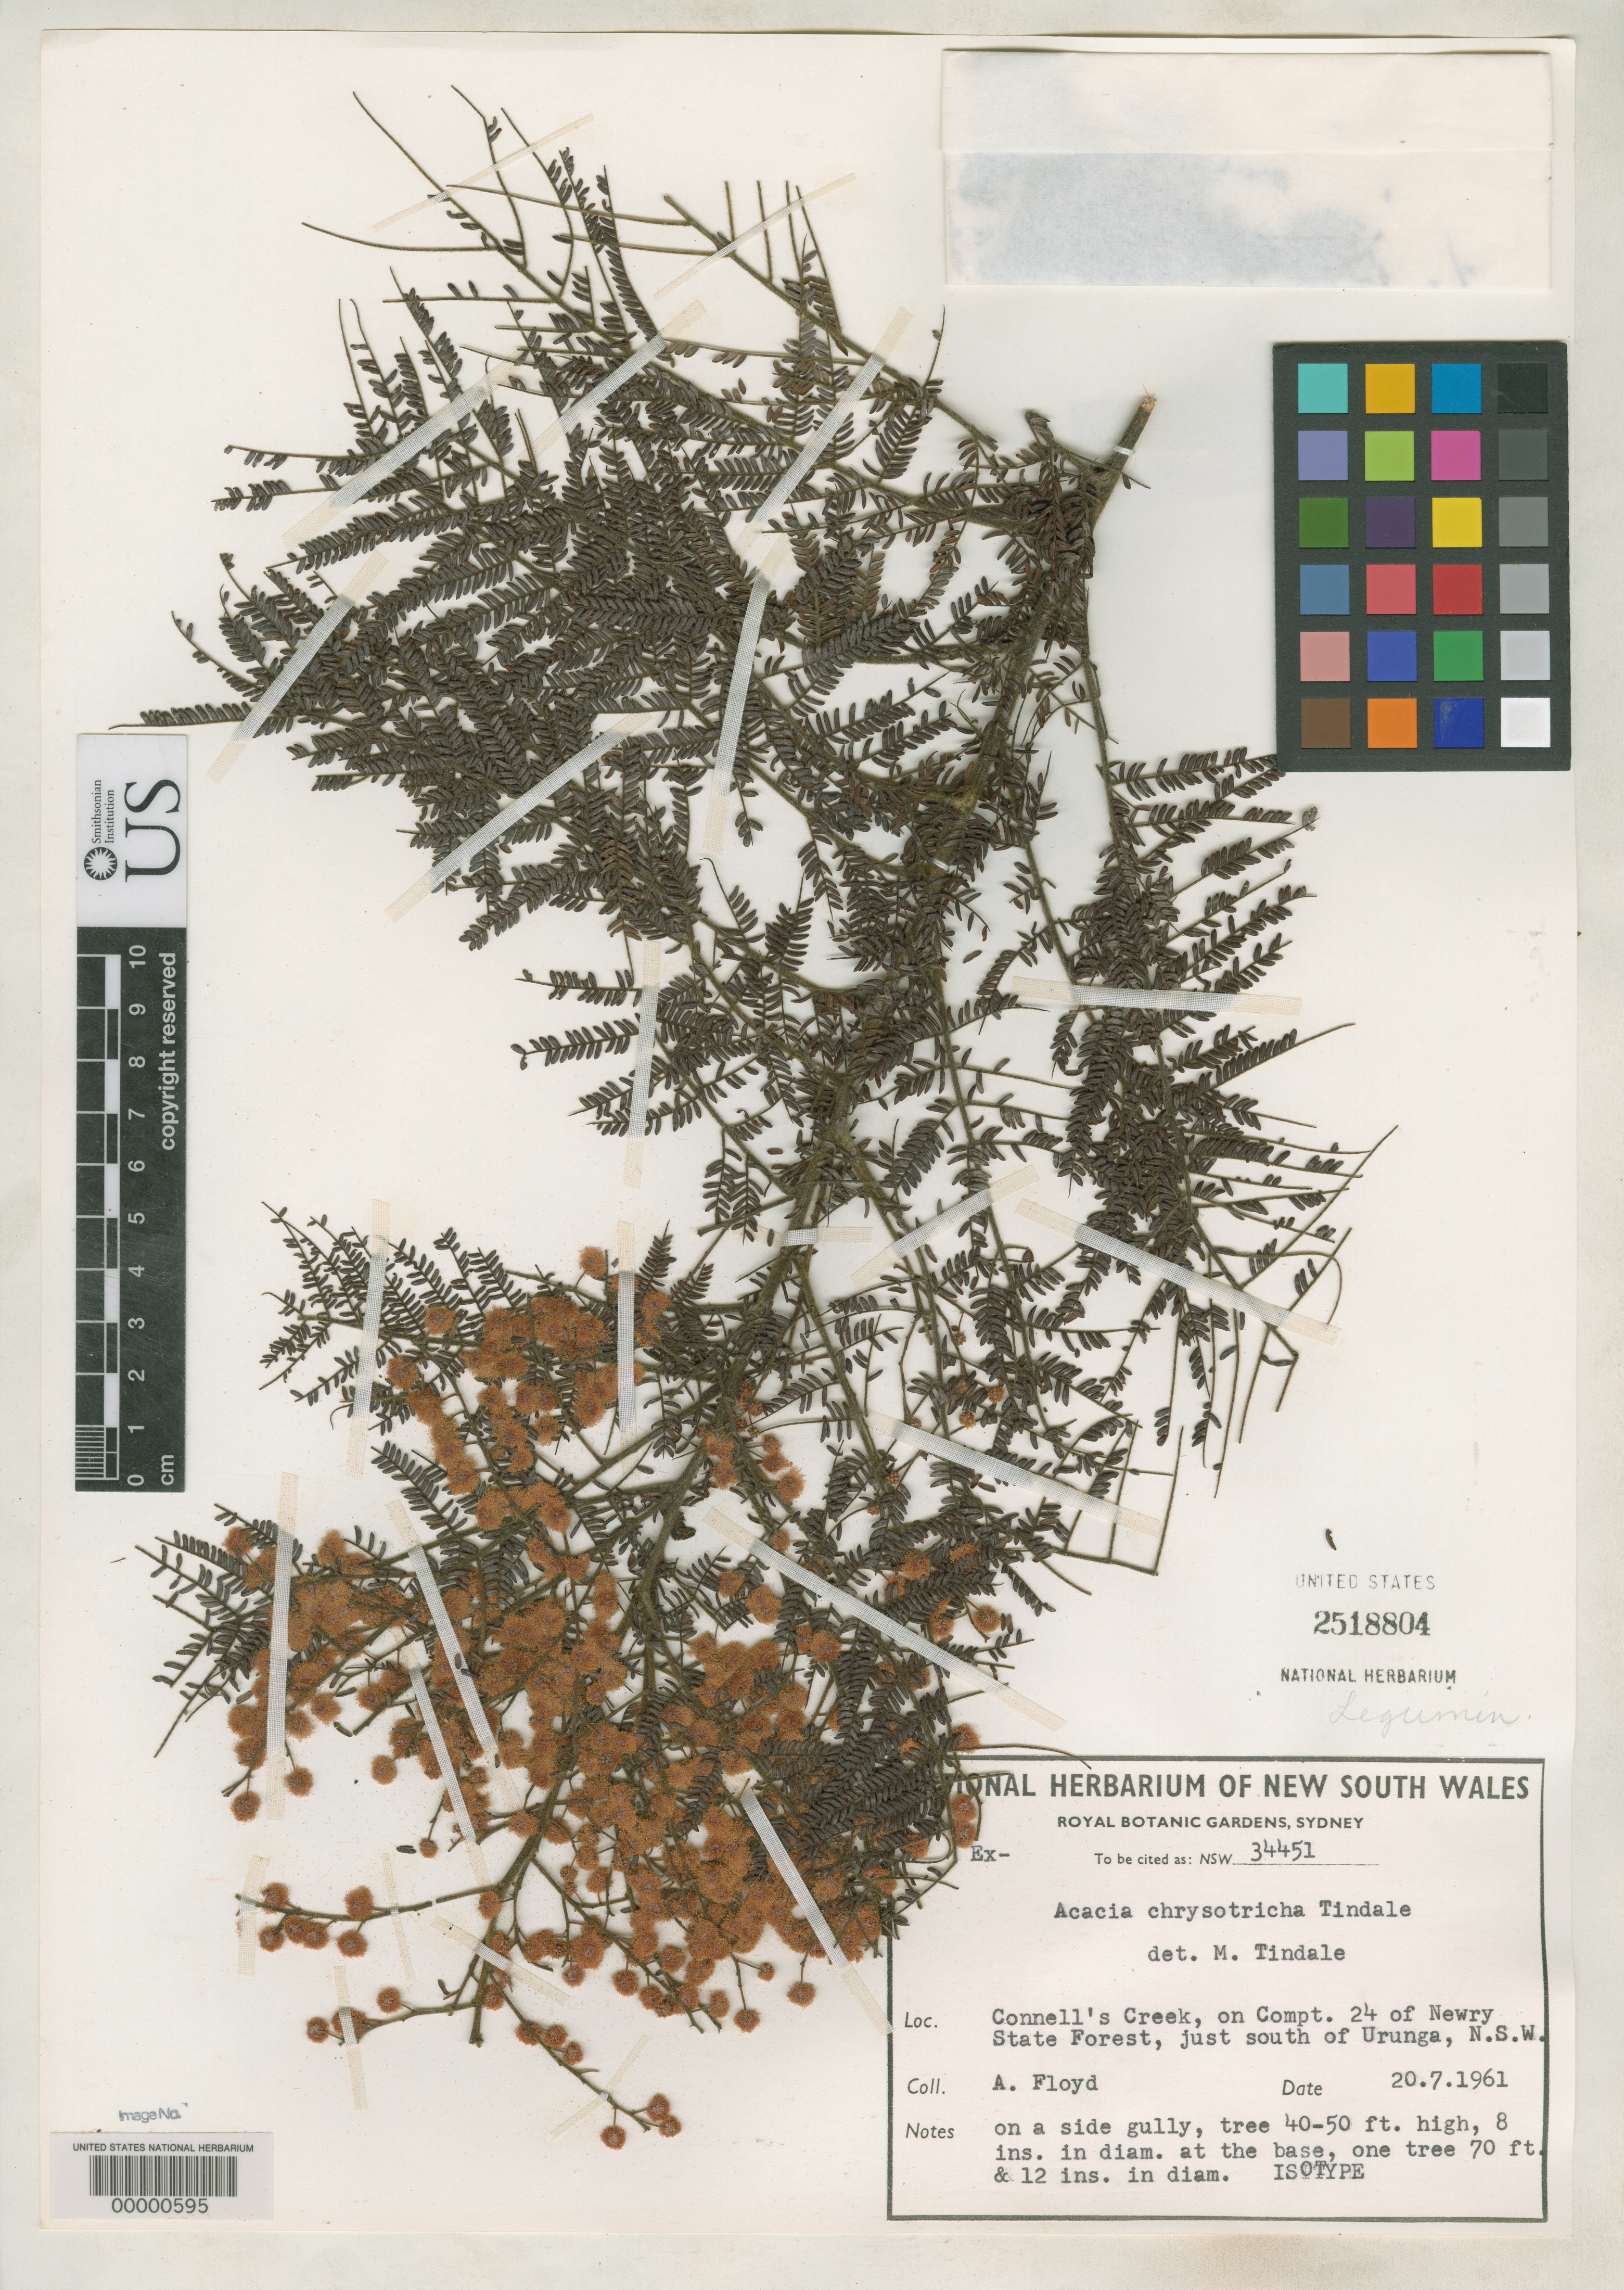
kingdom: Plantae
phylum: Tracheophyta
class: Magnoliopsida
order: Fabales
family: Fabaceae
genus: Acacia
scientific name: Acacia chrysotricha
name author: Tindale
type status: Isotype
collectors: A. G. Floyd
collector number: NSW 34451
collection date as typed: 20 Jul 1961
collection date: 1961-07-20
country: Australia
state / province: New South Wales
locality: Connell's Creek, S of Urunga.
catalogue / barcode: US 2518804